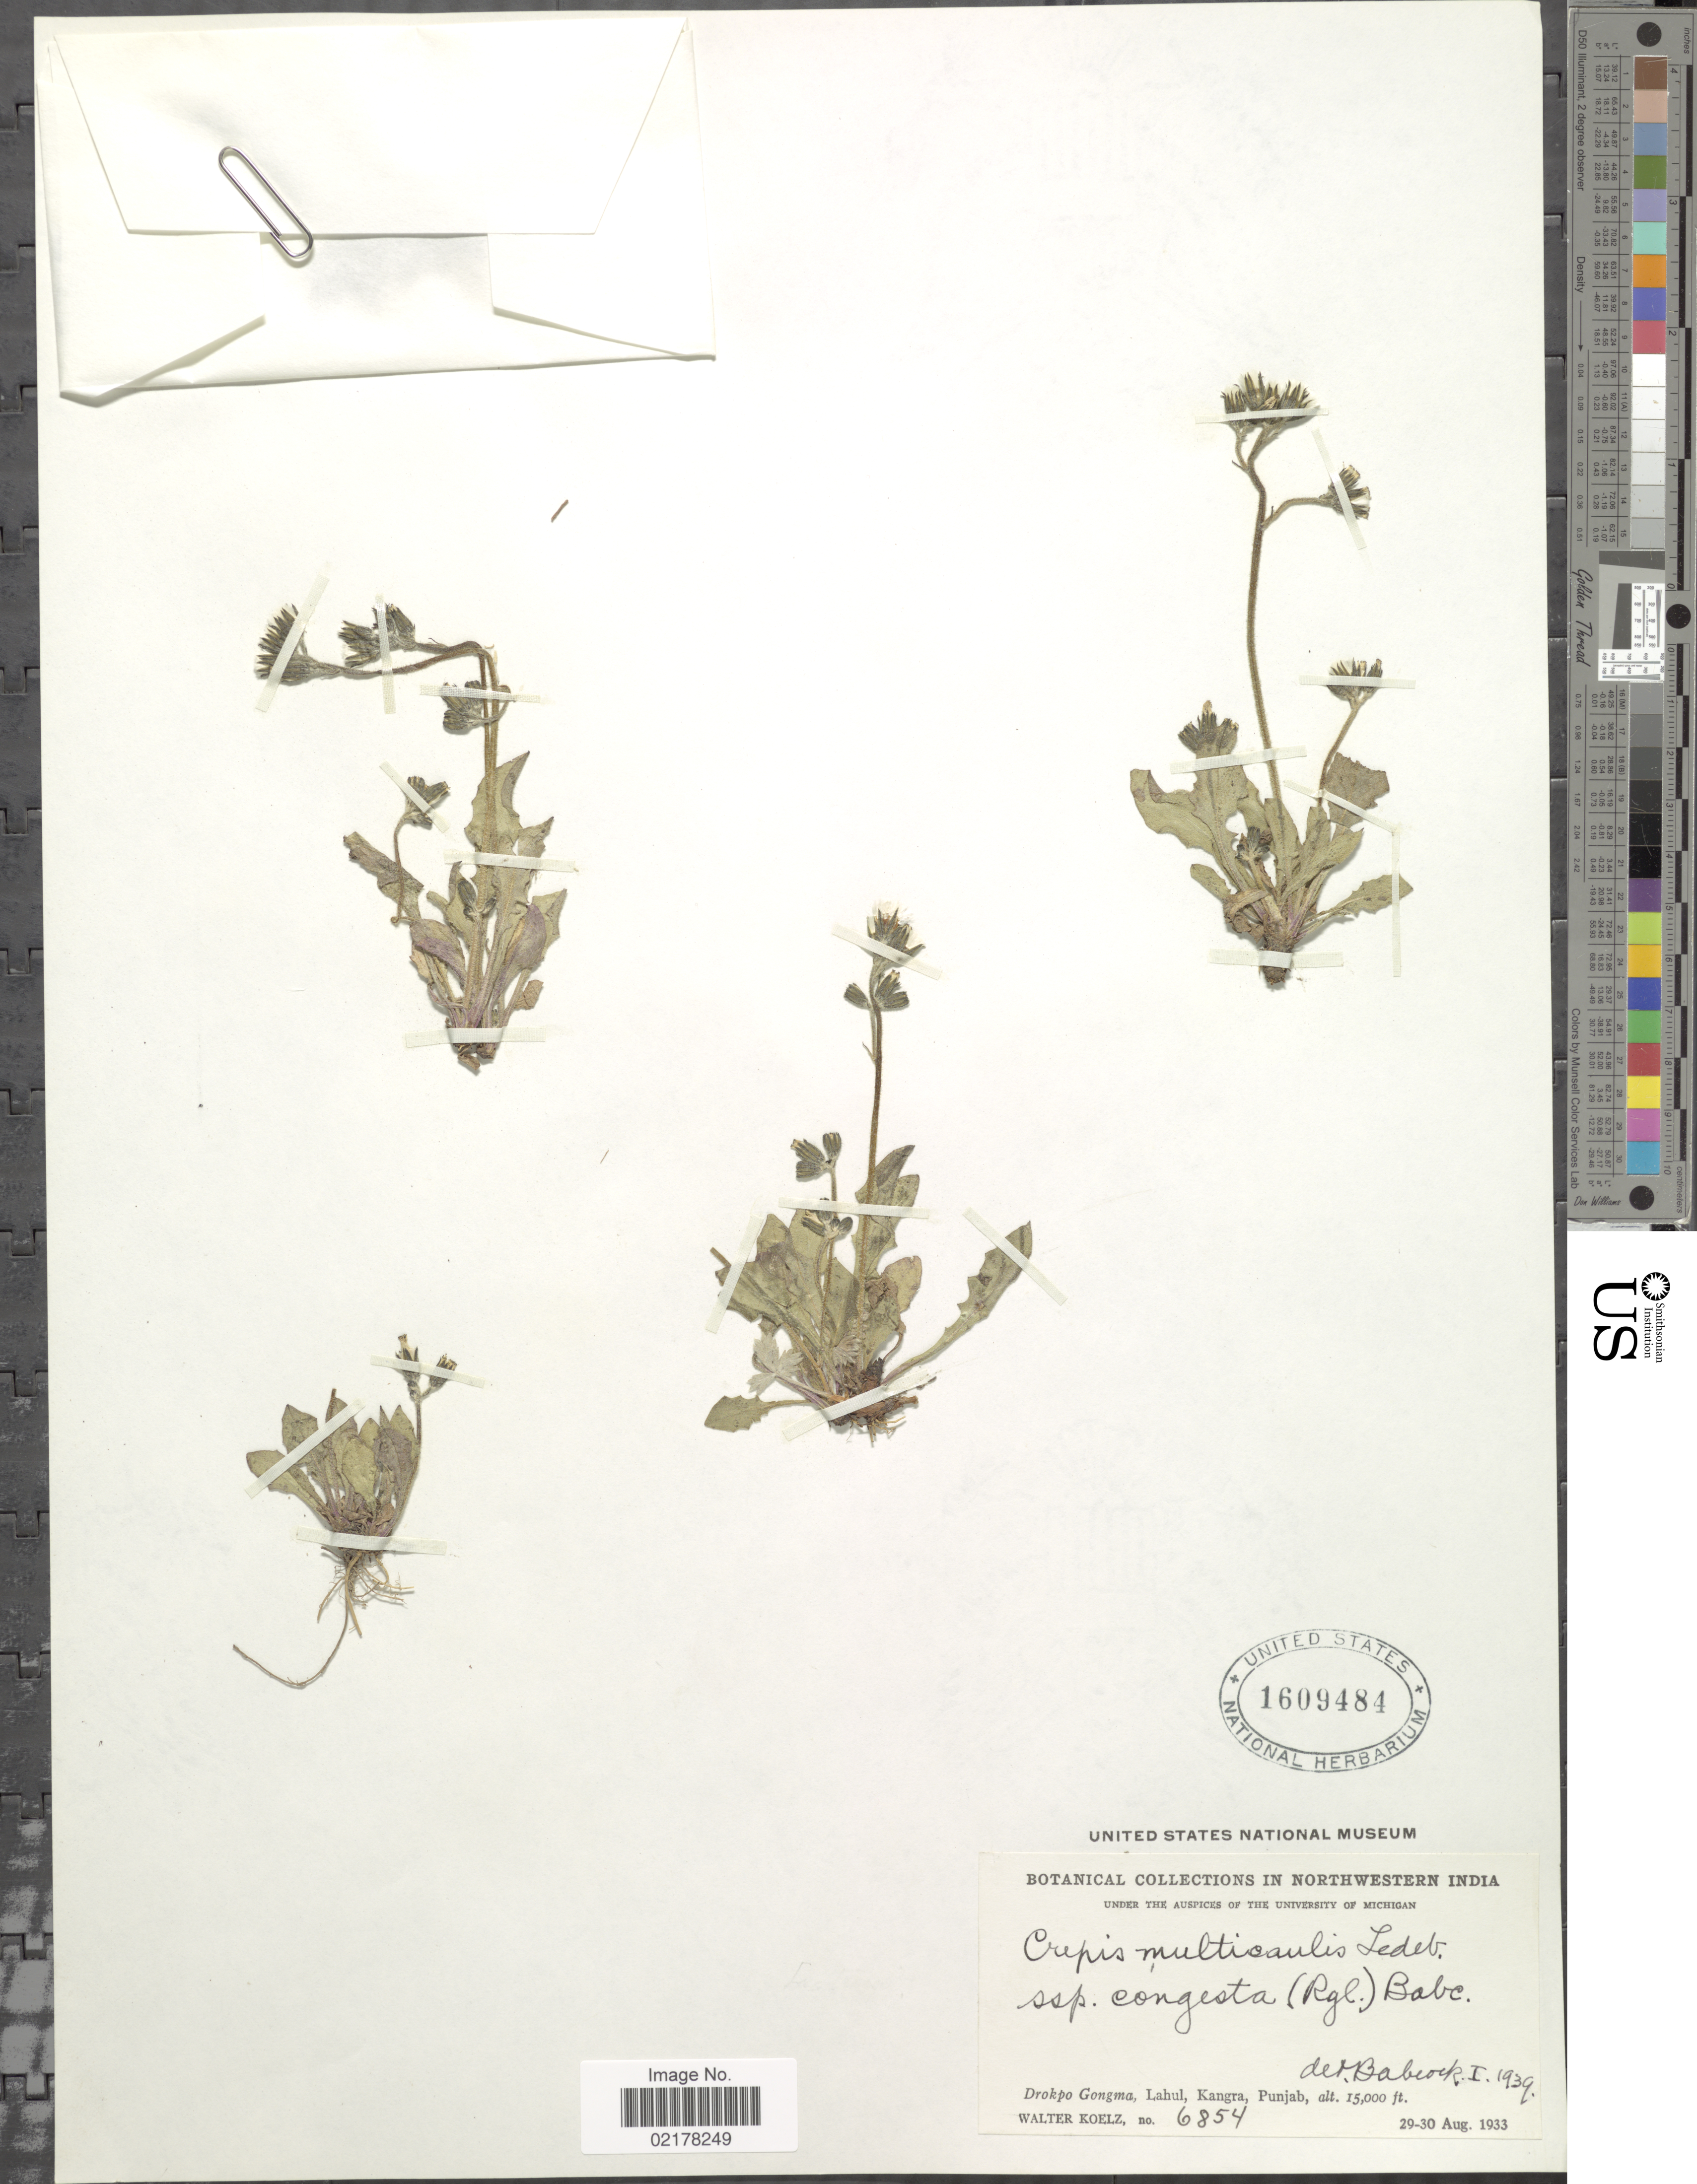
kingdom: Plantae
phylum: Tracheophyta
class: Magnoliopsida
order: Asterales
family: Asteraceae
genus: Crepis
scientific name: Crepis multicaulis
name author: Ledeb.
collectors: W. N. Koelz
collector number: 6854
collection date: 1933-08-29/1933-08-30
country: India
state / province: Himachal Pradesh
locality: Drokpo Gonma, Lahul, Kangra, Punjab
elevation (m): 4572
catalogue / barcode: US 1609484